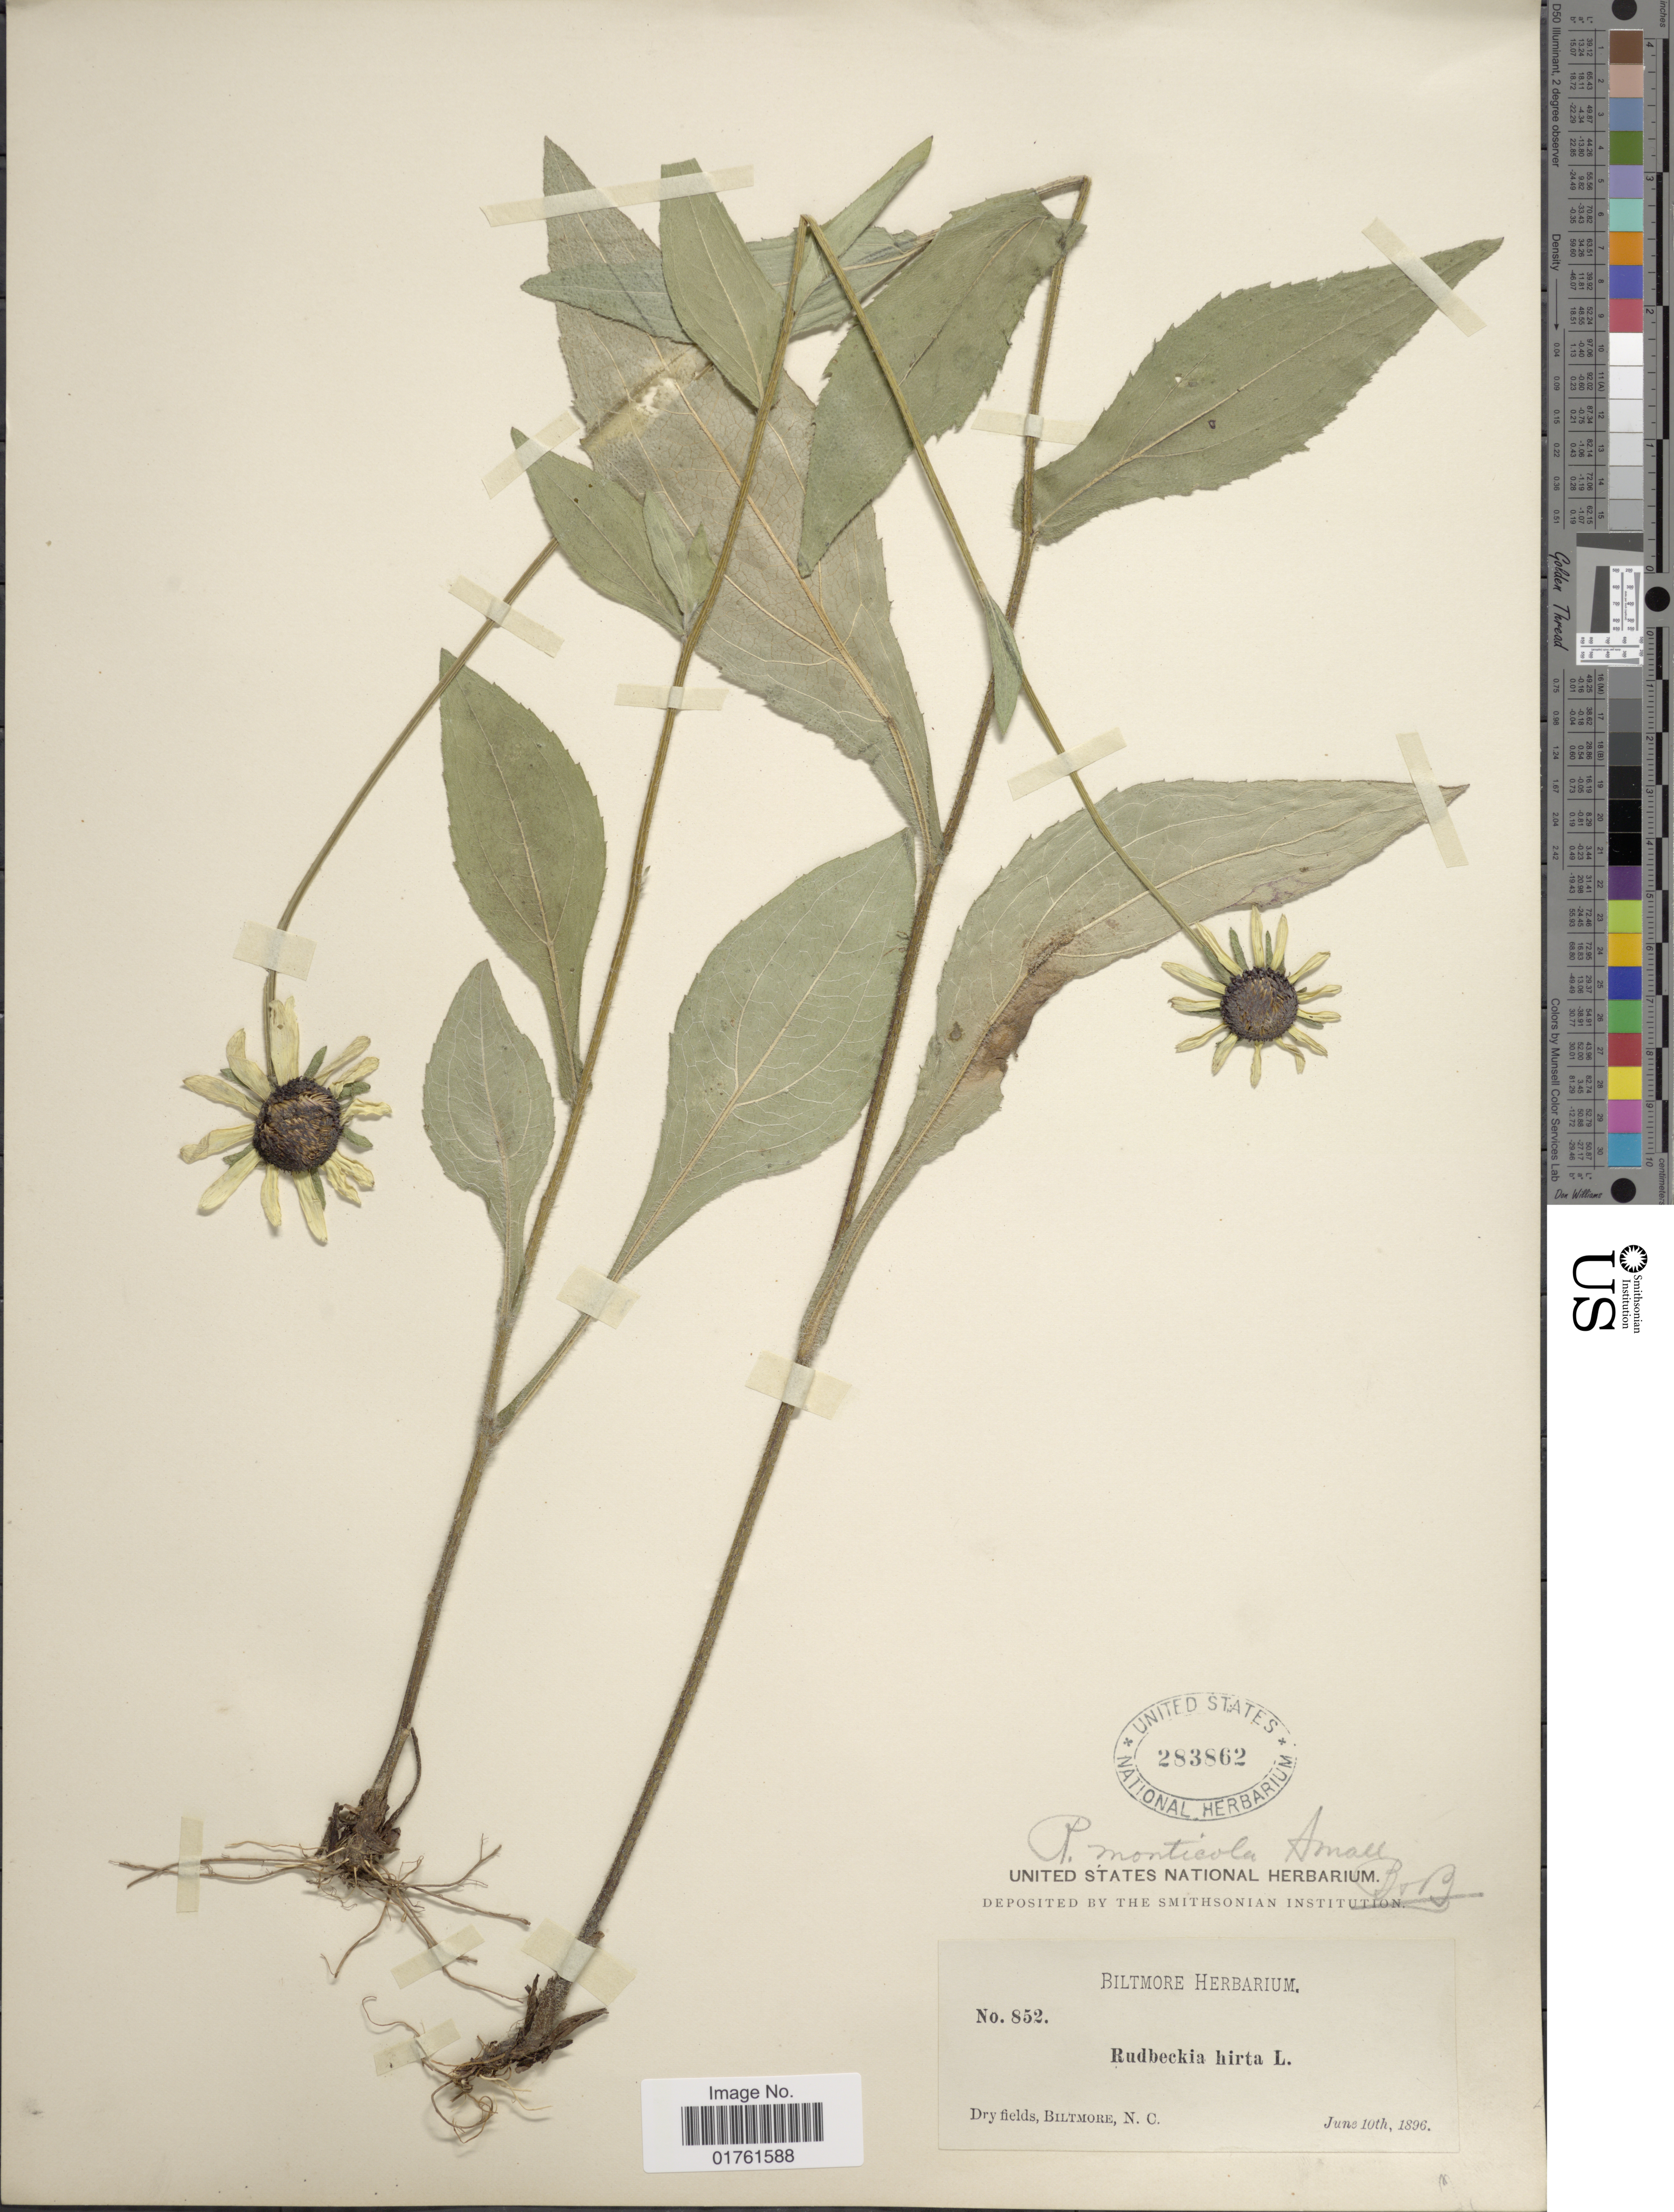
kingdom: Plantae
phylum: Tracheophyta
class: Magnoliopsida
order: Asterales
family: Asteraceae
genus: Rudbeckia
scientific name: Rudbeckia monticola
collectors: ex herb. Biltmore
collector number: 852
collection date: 1896-06-10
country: United States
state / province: North Carolina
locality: Dry fields, Biltmore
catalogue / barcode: US 283862